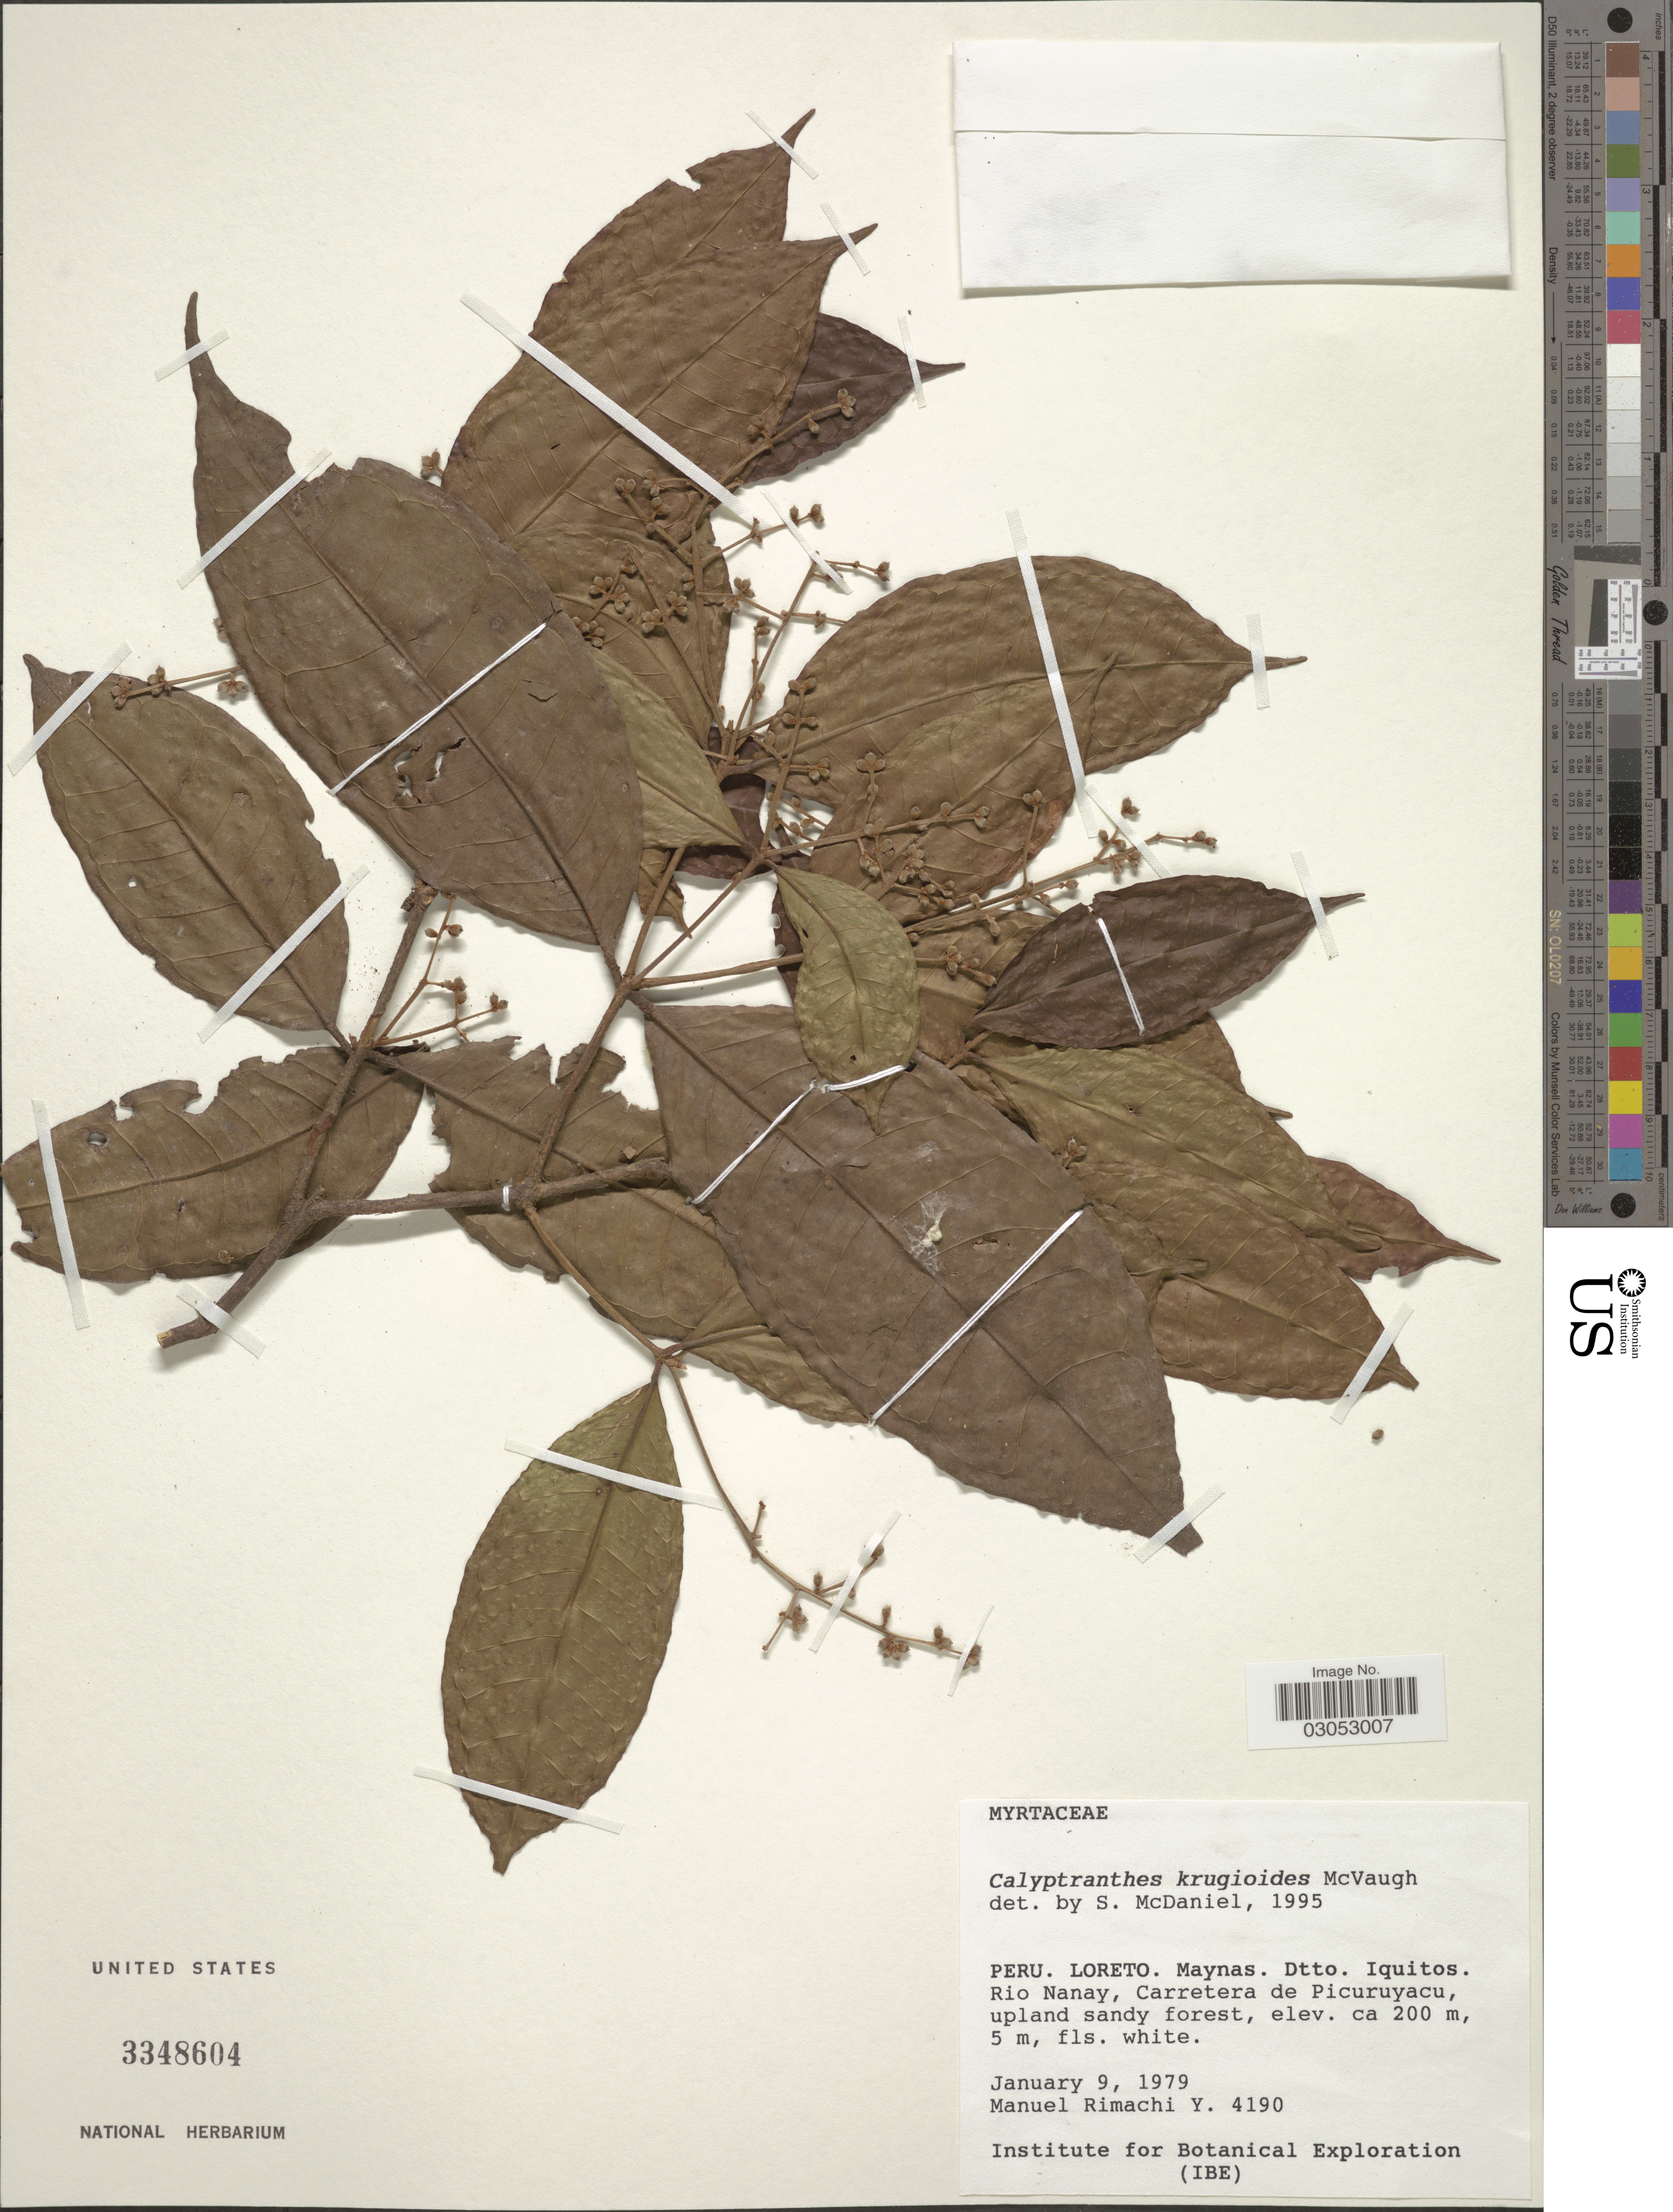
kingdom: Plantae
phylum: Tracheophyta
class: Magnoliopsida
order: Myrtales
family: Myrtaceae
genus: Myrcia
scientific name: Myrcia krugioides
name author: (McVaugh) A.R. Lourenço & E. Lucas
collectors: M. Rimachi Y.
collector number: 4190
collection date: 1979-01-09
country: Peru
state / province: Loreto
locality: Maynas. Dtto. Iquitos. Rio Nanay, Carretera de Picuruyacu.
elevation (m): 200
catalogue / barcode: US 3348604